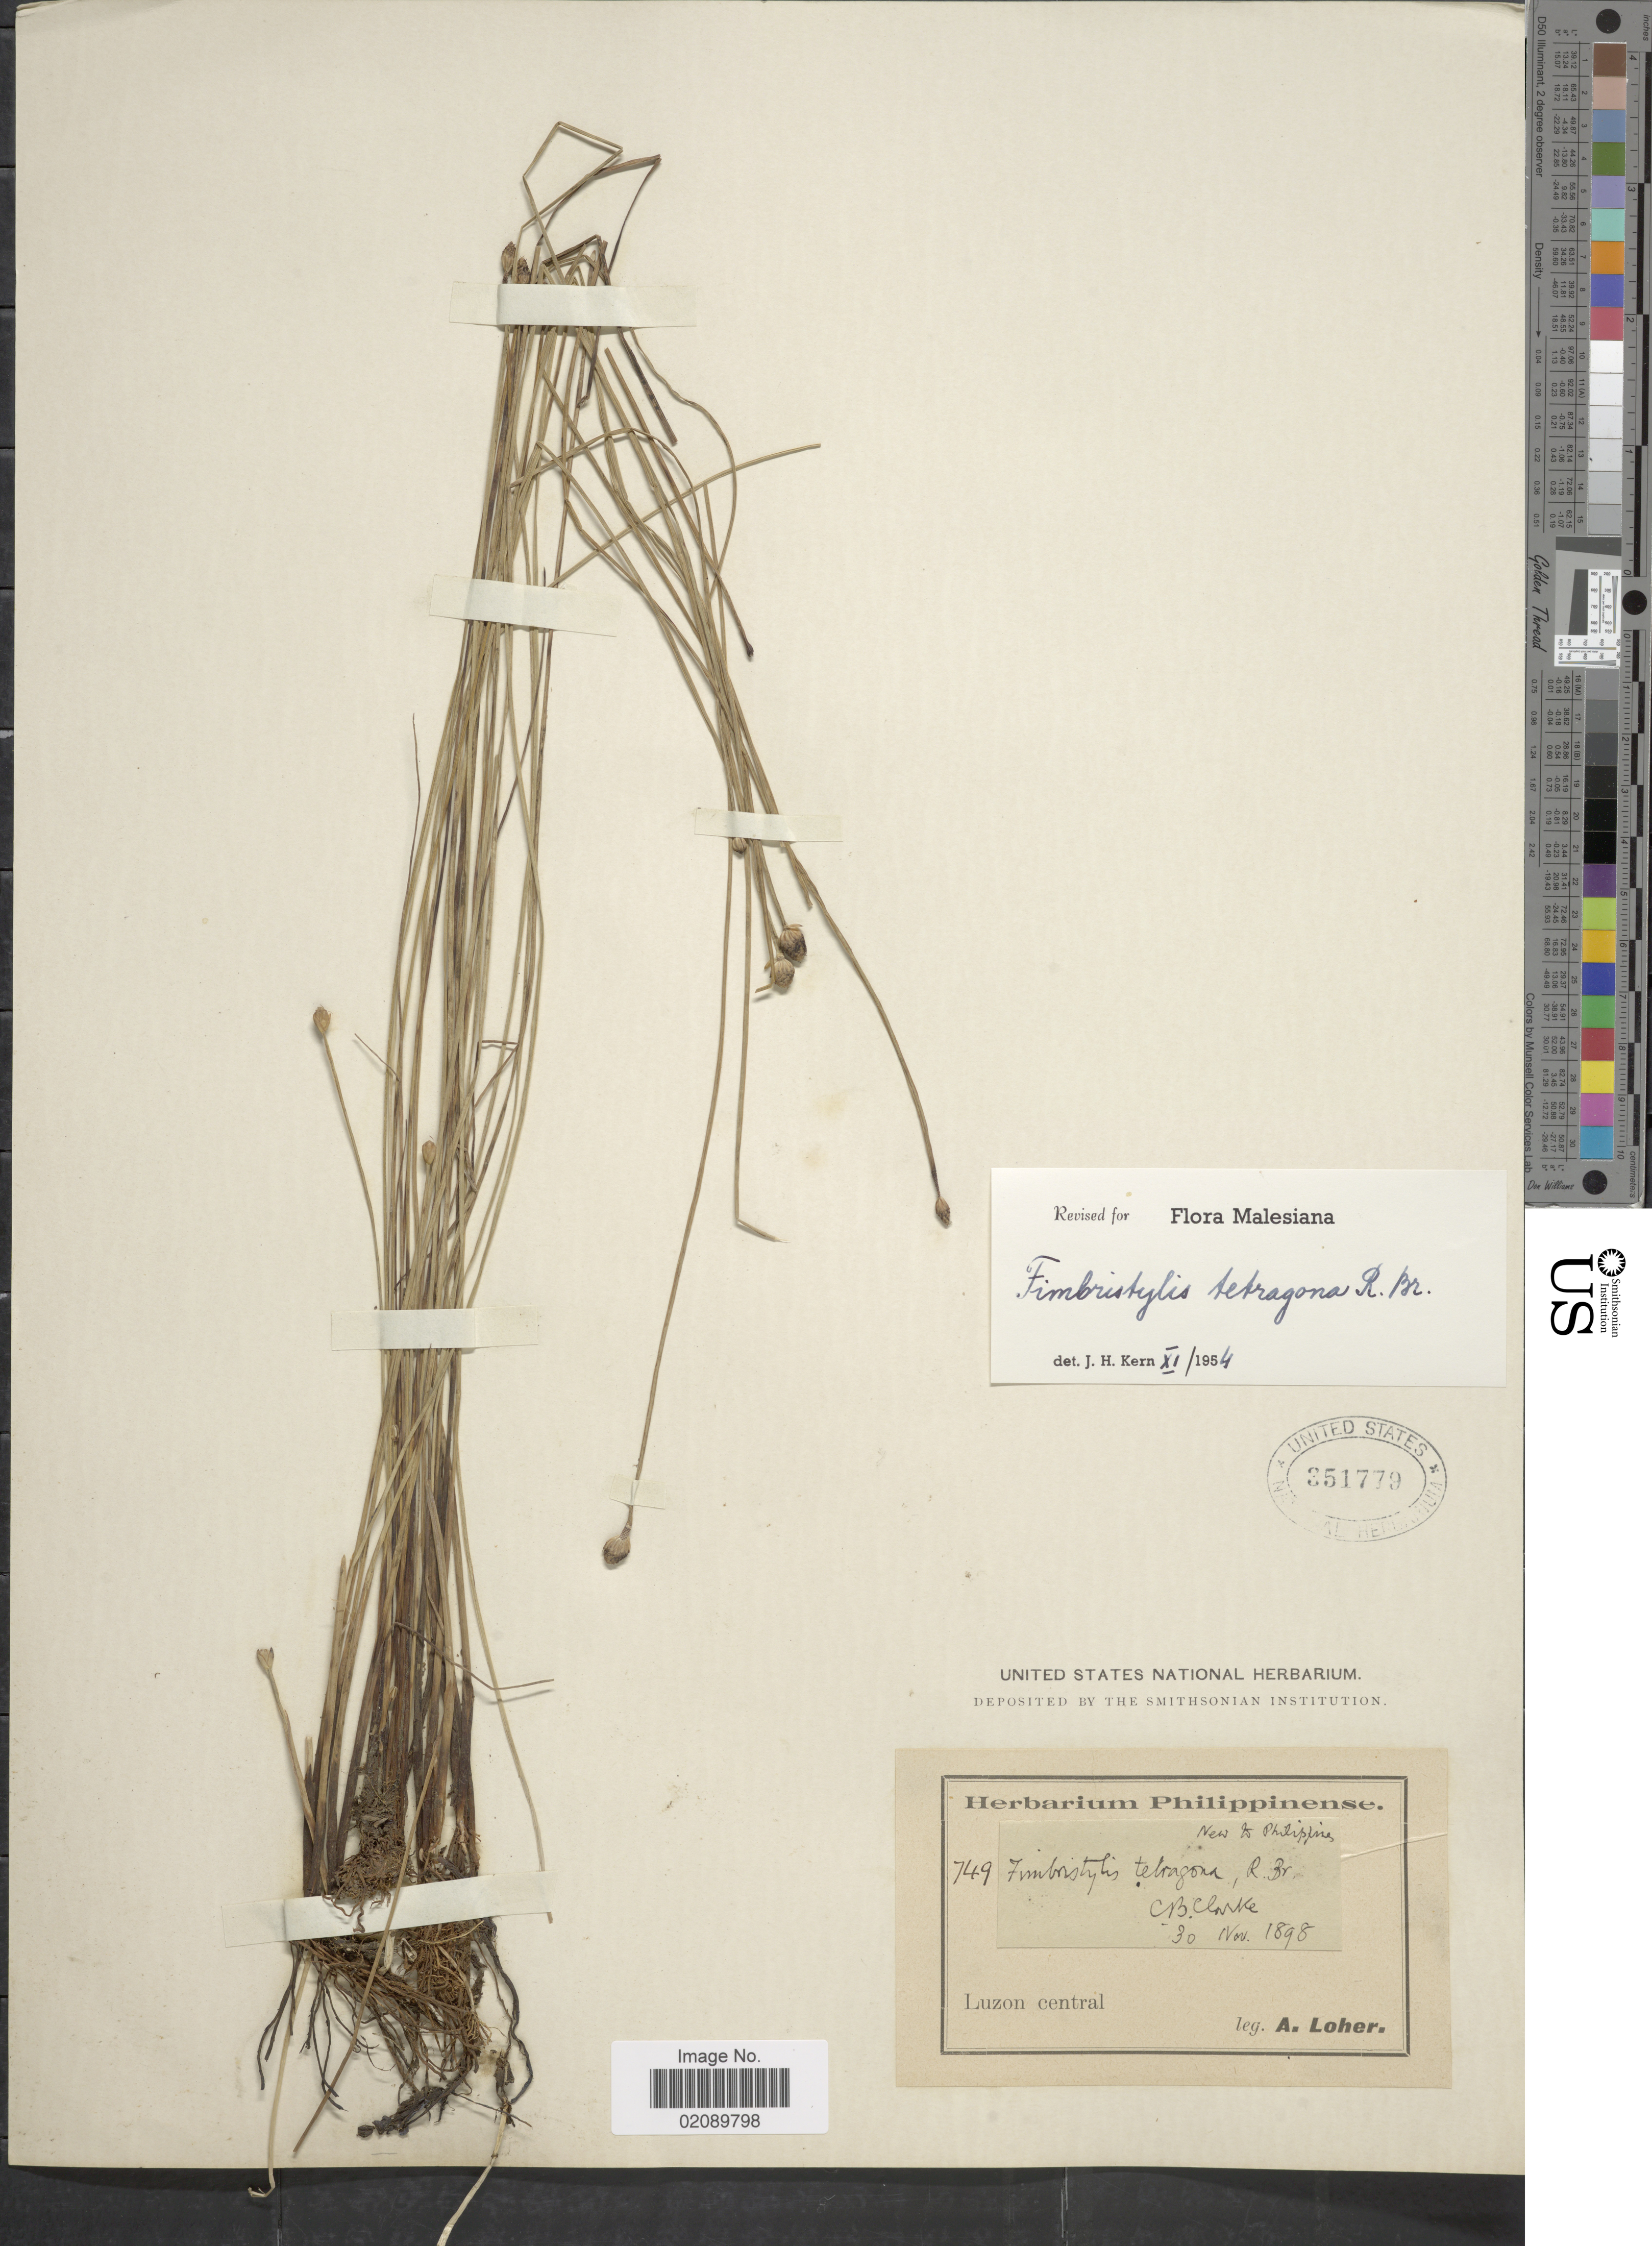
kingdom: Plantae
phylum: Tracheophyta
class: Liliopsida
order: Poales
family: Cyperaceae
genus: Fimbristylis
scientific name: Fimbristylis tetragona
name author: R. Br.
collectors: A. Loher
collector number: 749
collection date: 1898-11-30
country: Philippines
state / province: Central Luzon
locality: Luzon central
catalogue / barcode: US 351779